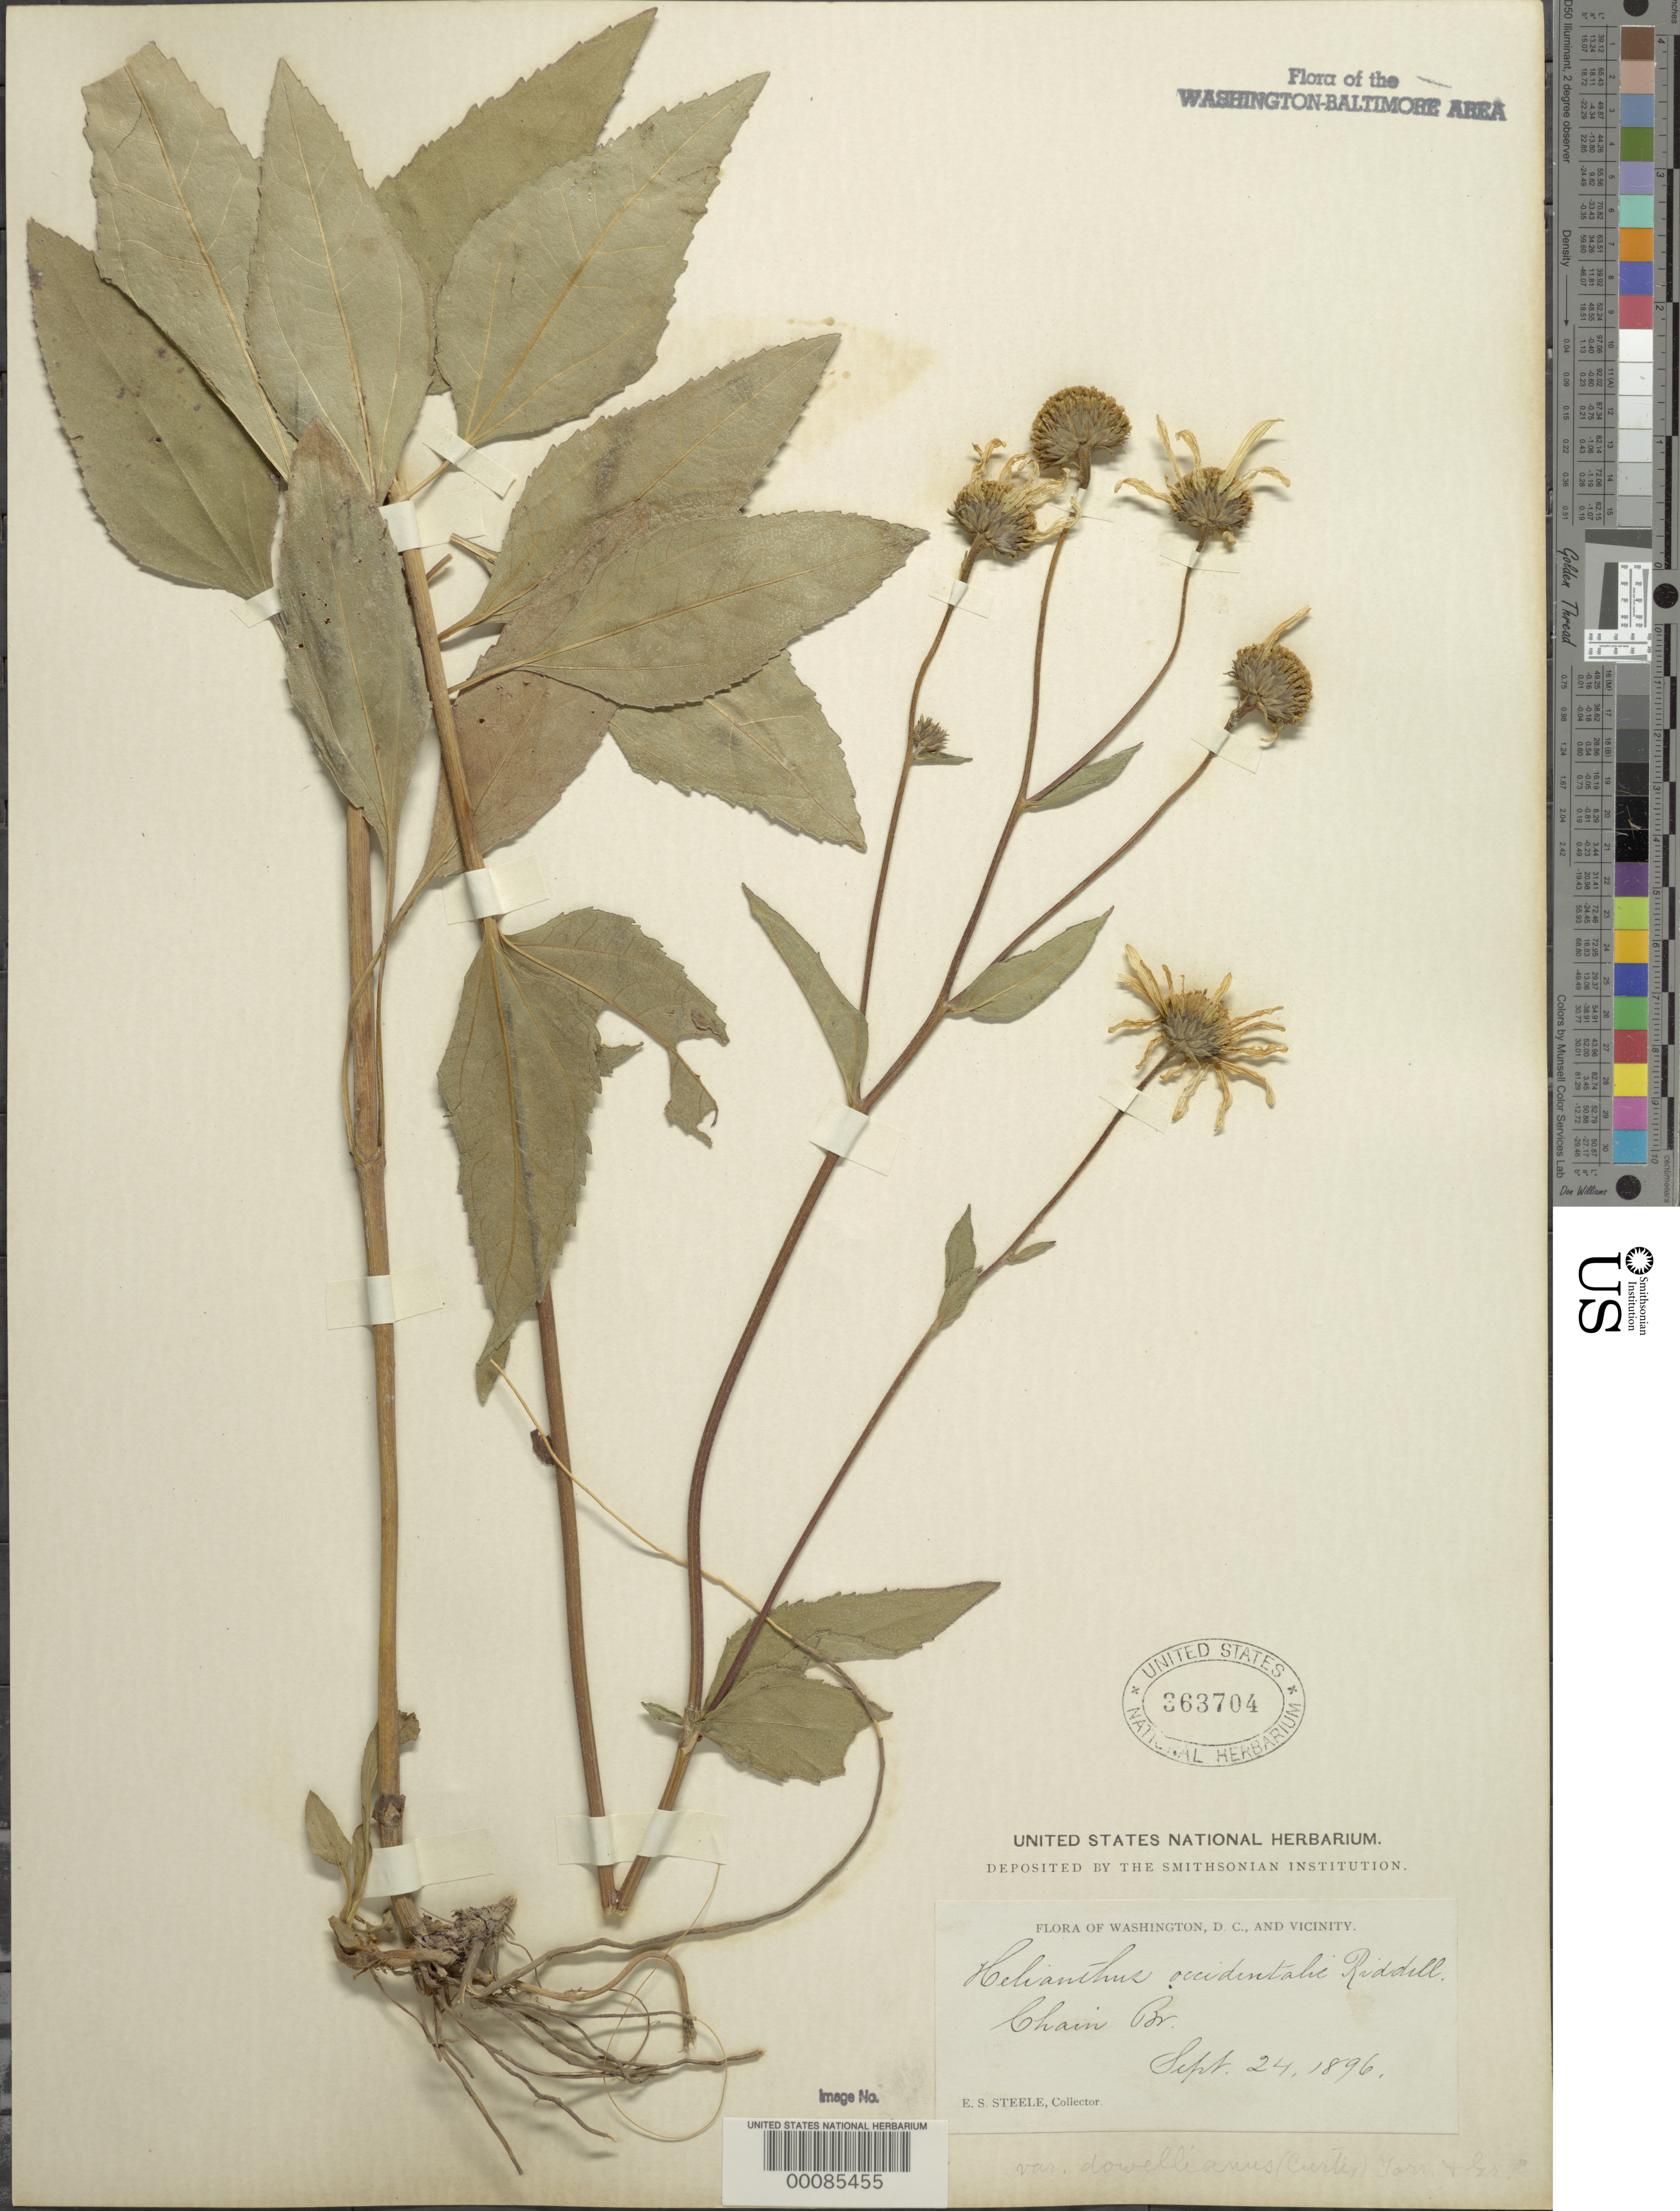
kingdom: Plantae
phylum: Tracheophyta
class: Magnoliopsida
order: Asterales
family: Asteraceae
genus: Helianthus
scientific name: Helianthus occidentalis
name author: Riddell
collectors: E. Steele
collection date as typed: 24 Sep 1896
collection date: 1896-09-24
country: United States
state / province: District of Columbia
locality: Chain Bridge C. & O. Canal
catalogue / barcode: US 363704